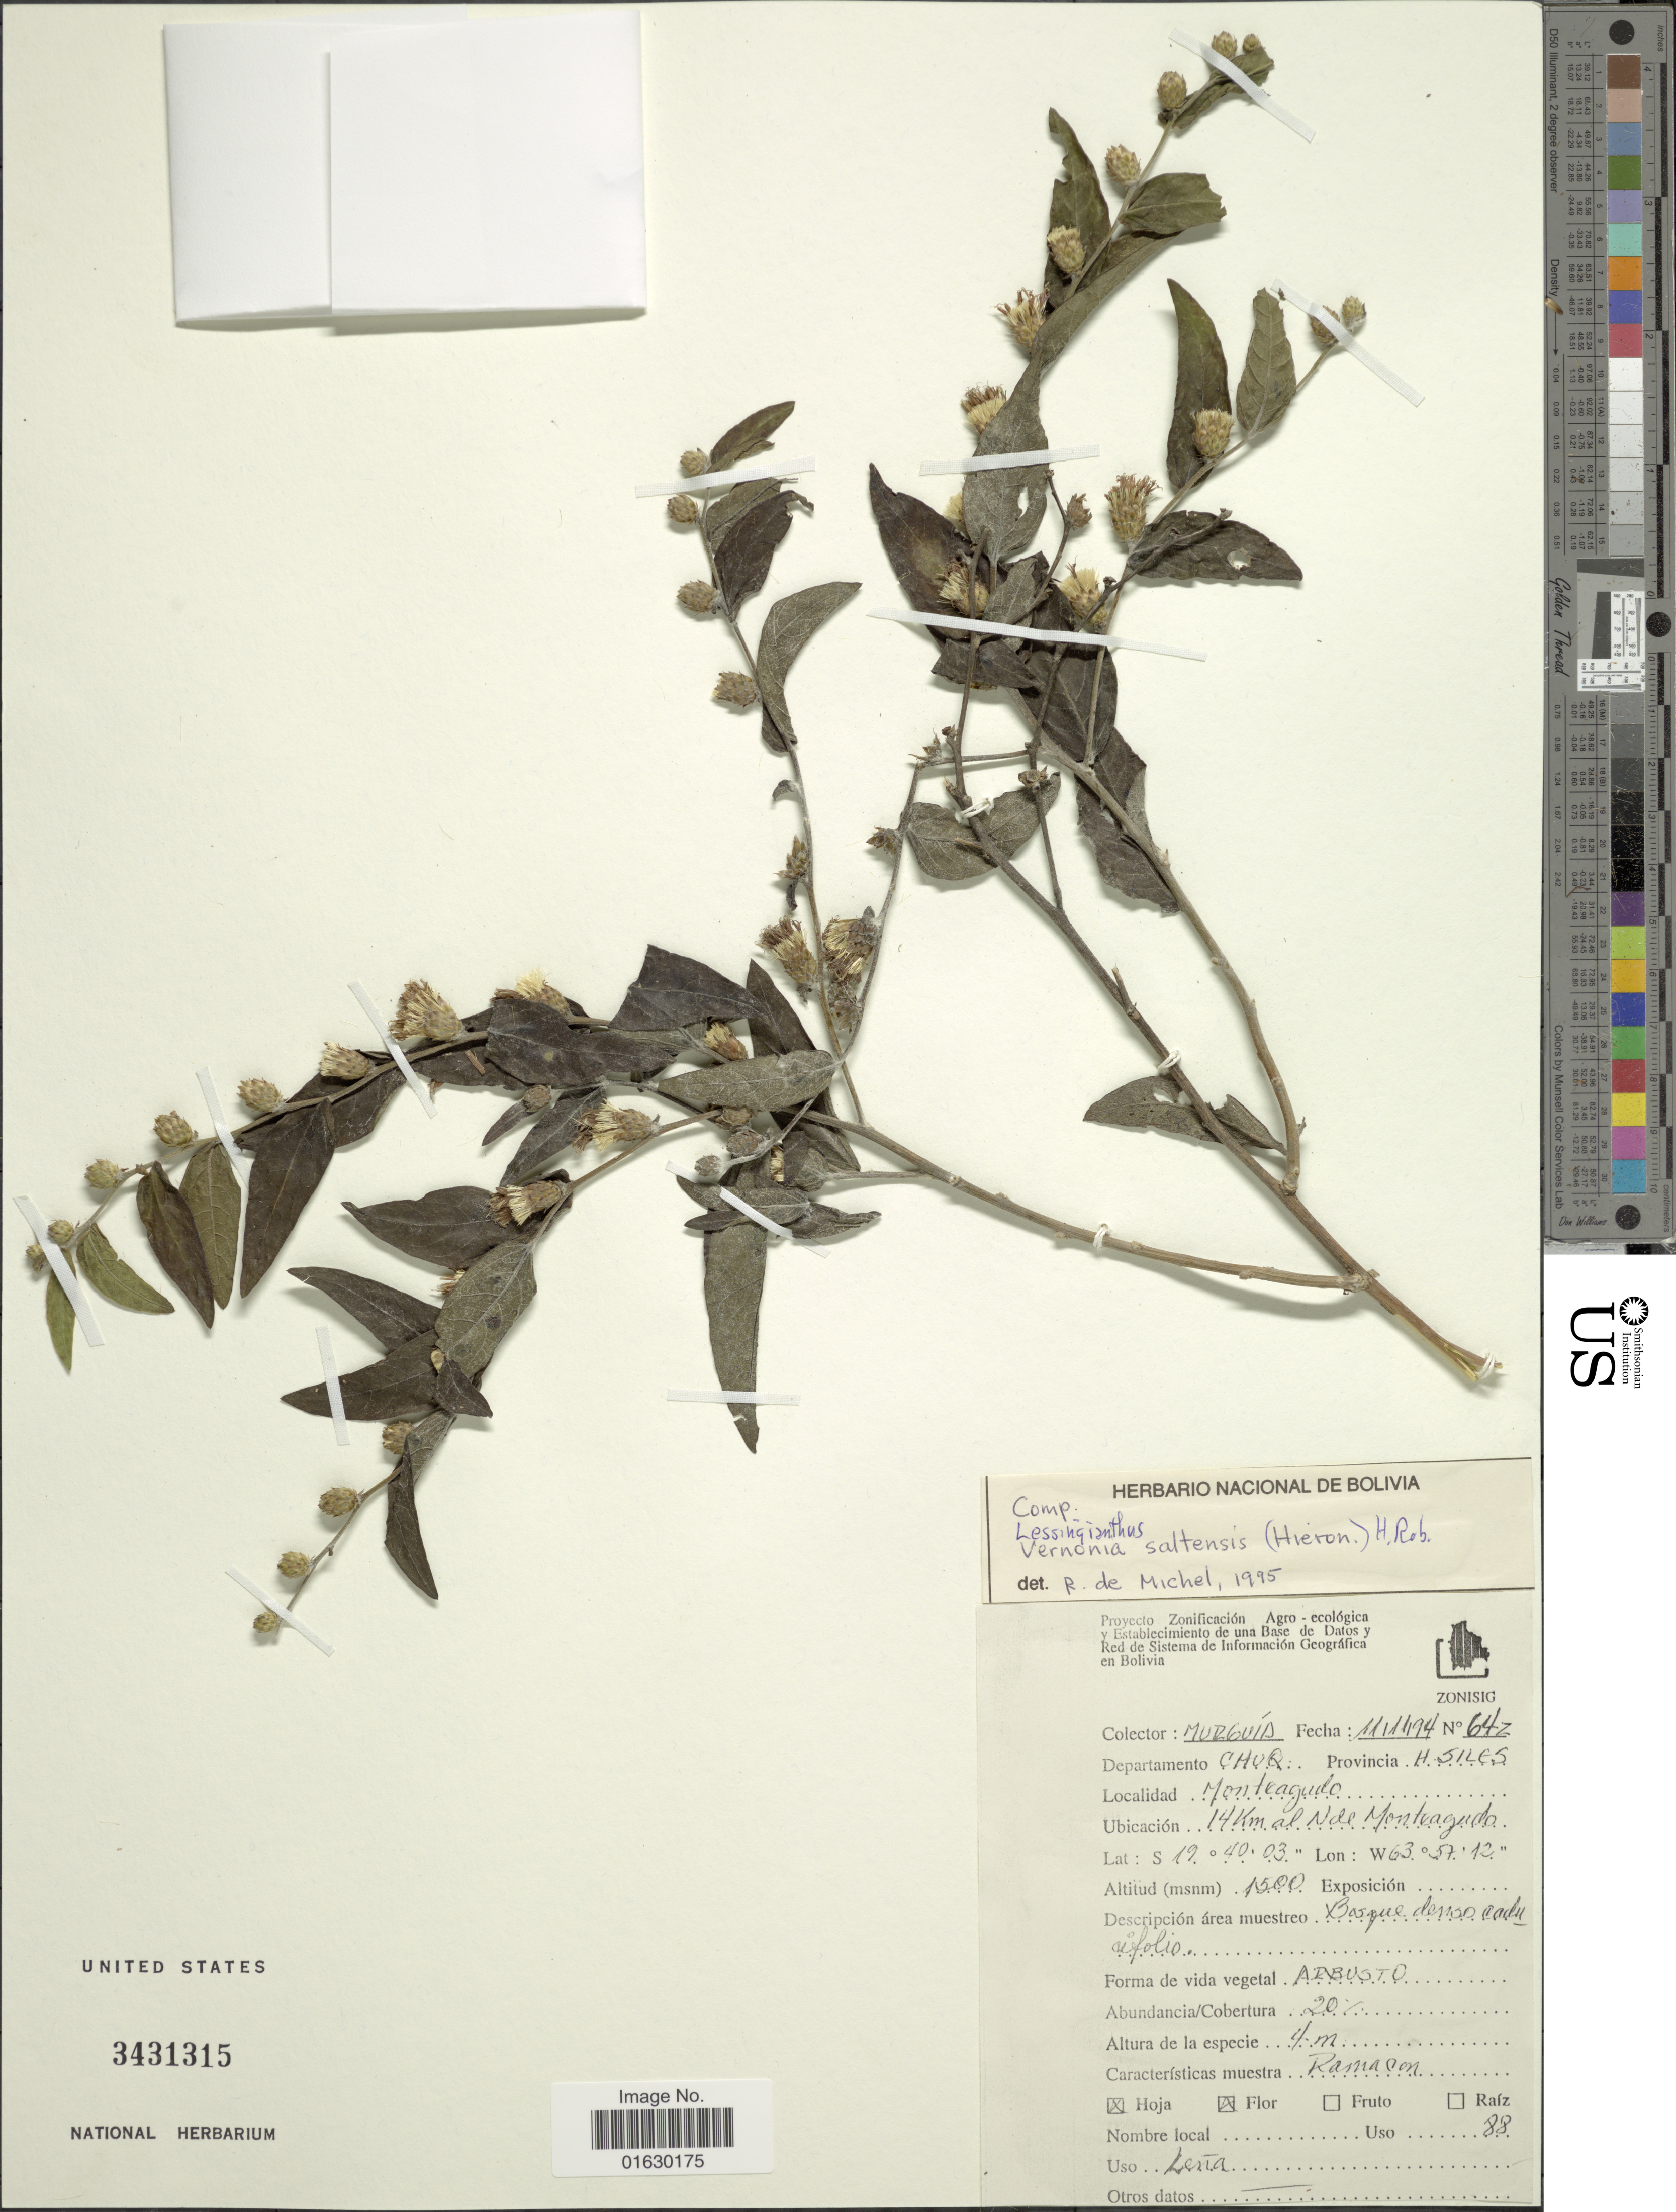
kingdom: Plantae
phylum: Tracheophyta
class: Magnoliopsida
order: Asterales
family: Asteraceae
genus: Lessingianthus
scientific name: Lessingianthus saltensis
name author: (Hieron.) H. Rob.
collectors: -. Murguía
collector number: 64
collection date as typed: Transcribed d/m/y: 11/11/94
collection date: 1994-11-11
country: Bolivia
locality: Departamento Chuq, provincia H. Siles, Monteagudo, 14 km al N de Monteagudo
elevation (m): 1500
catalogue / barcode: US 3431315